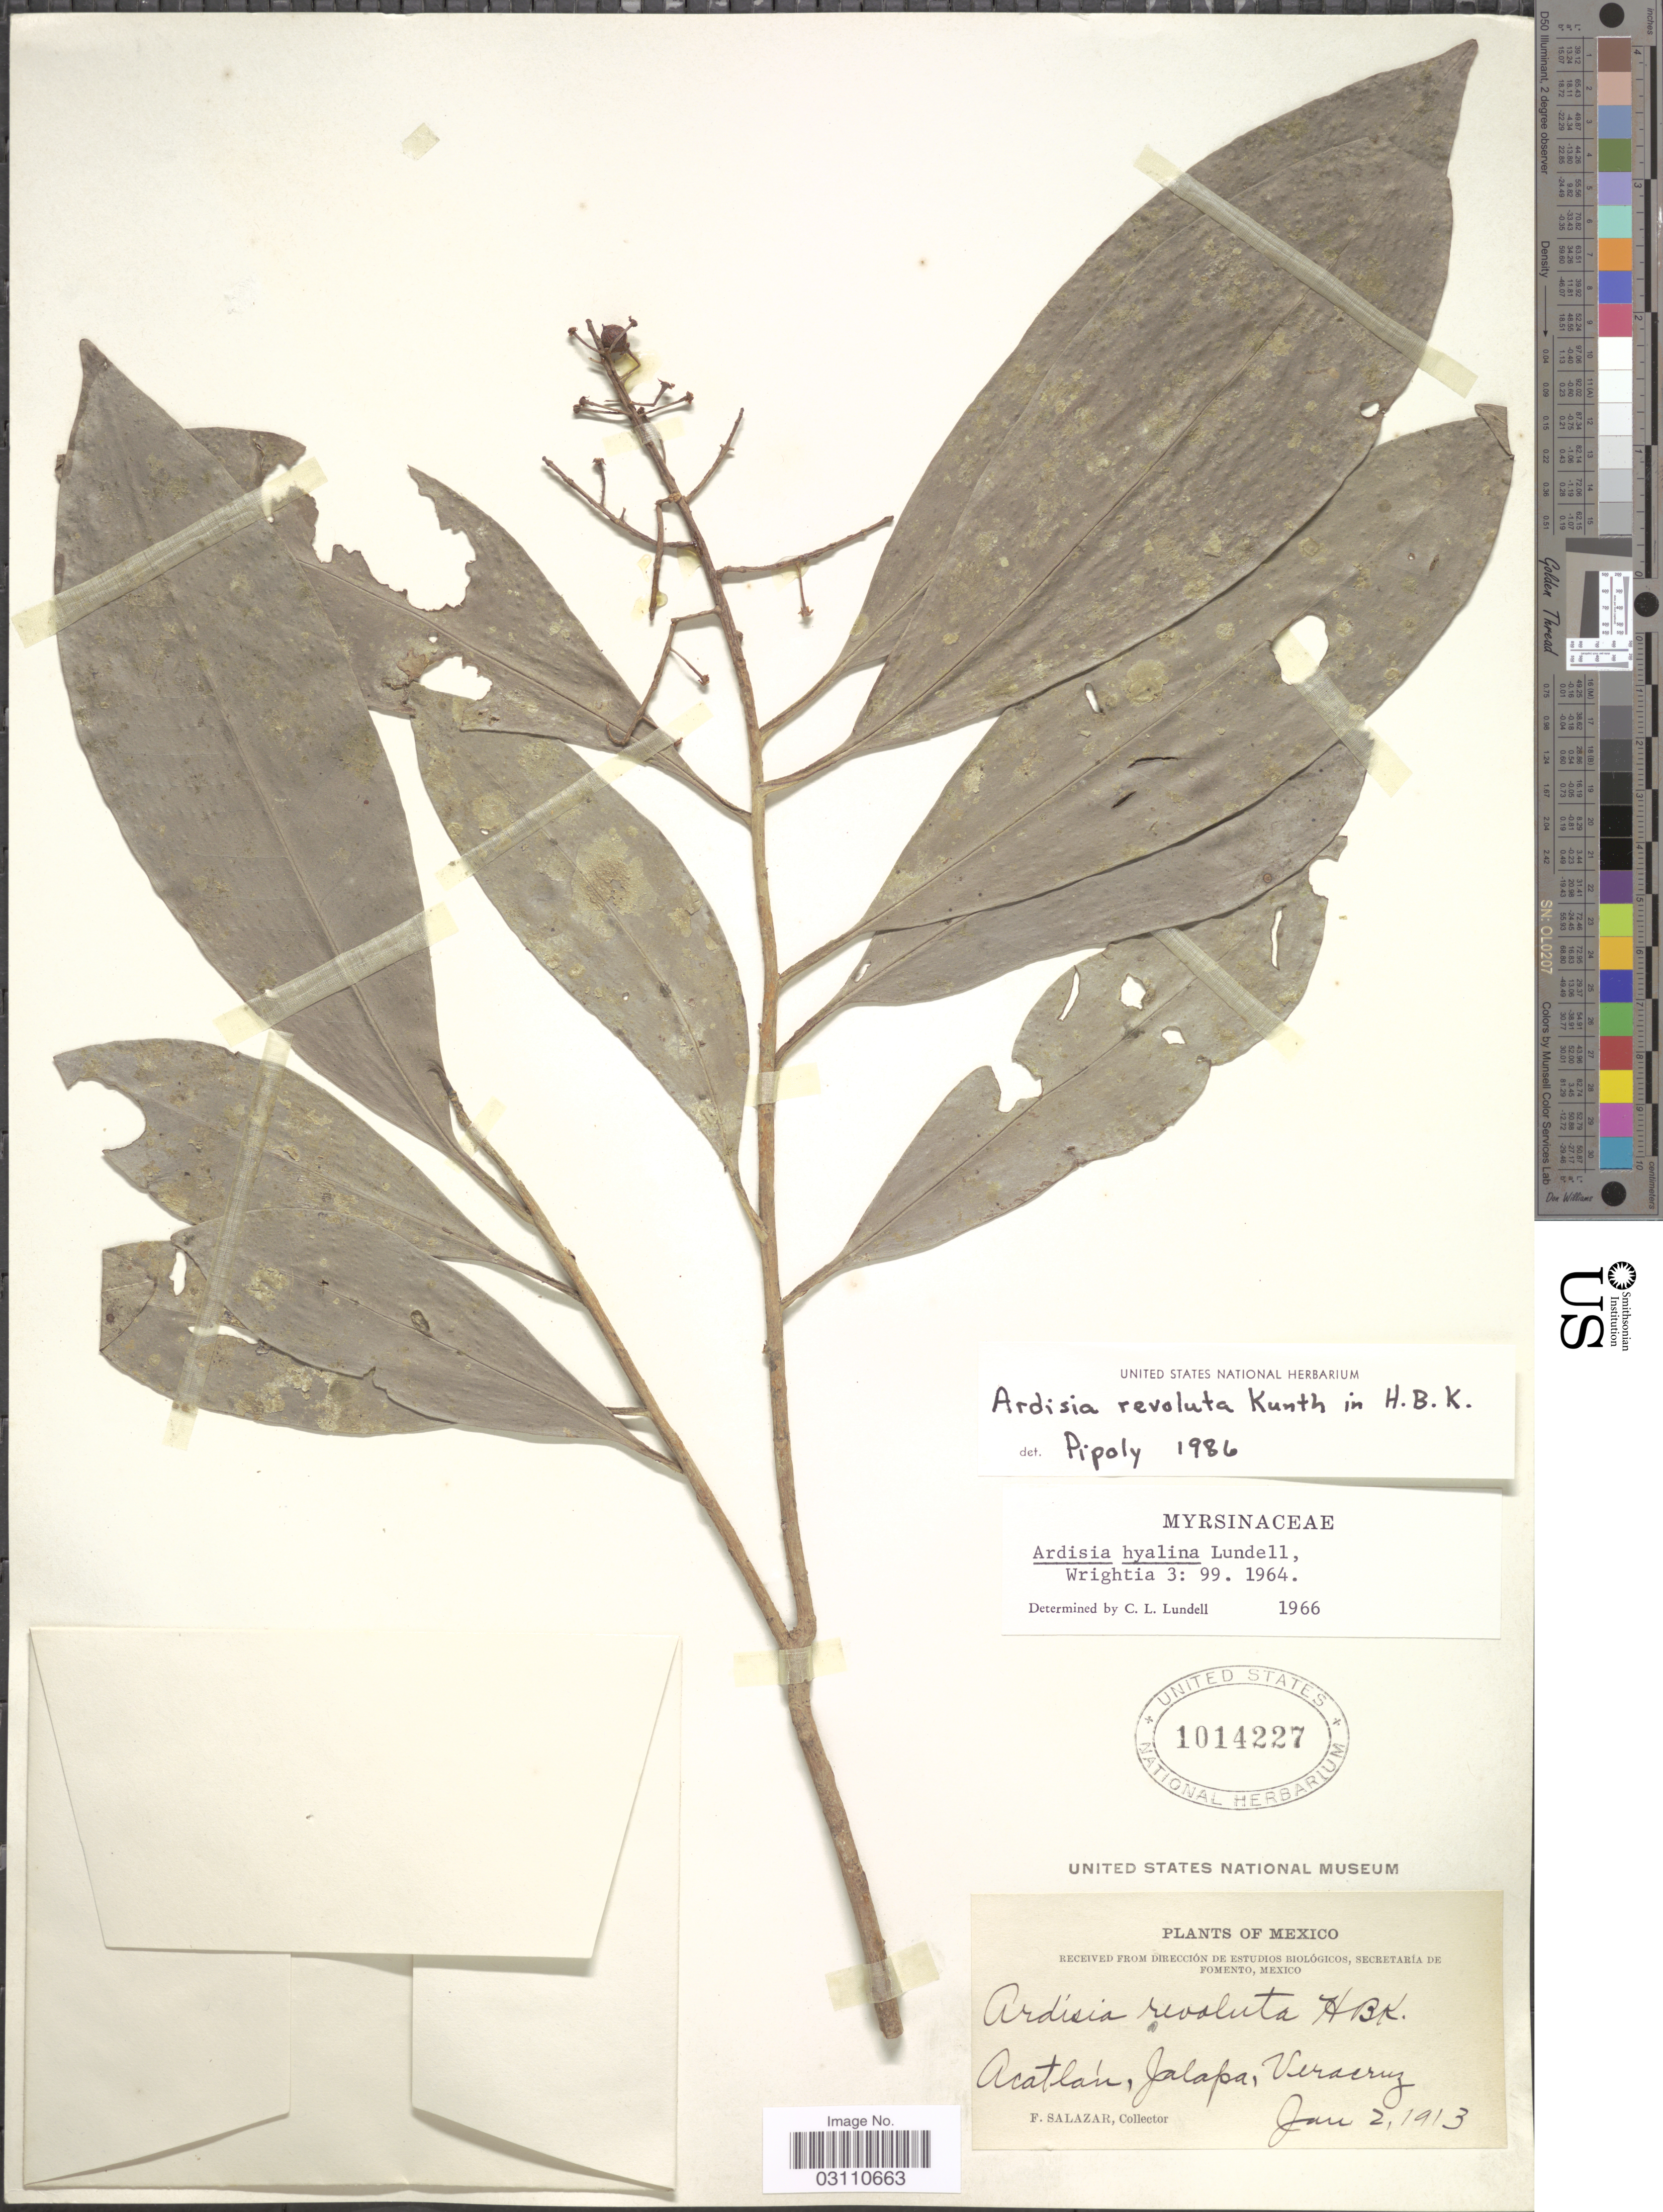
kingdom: Plantae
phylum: Tracheophyta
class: Magnoliopsida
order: Ericales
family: Primulaceae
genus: Ardisia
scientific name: Ardisia revoluta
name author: Kunth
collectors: F. Salazar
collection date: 1913-01-02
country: Mexico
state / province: Veracruz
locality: Acatlán, Jalapa, Veracruz.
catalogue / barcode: US 1014227